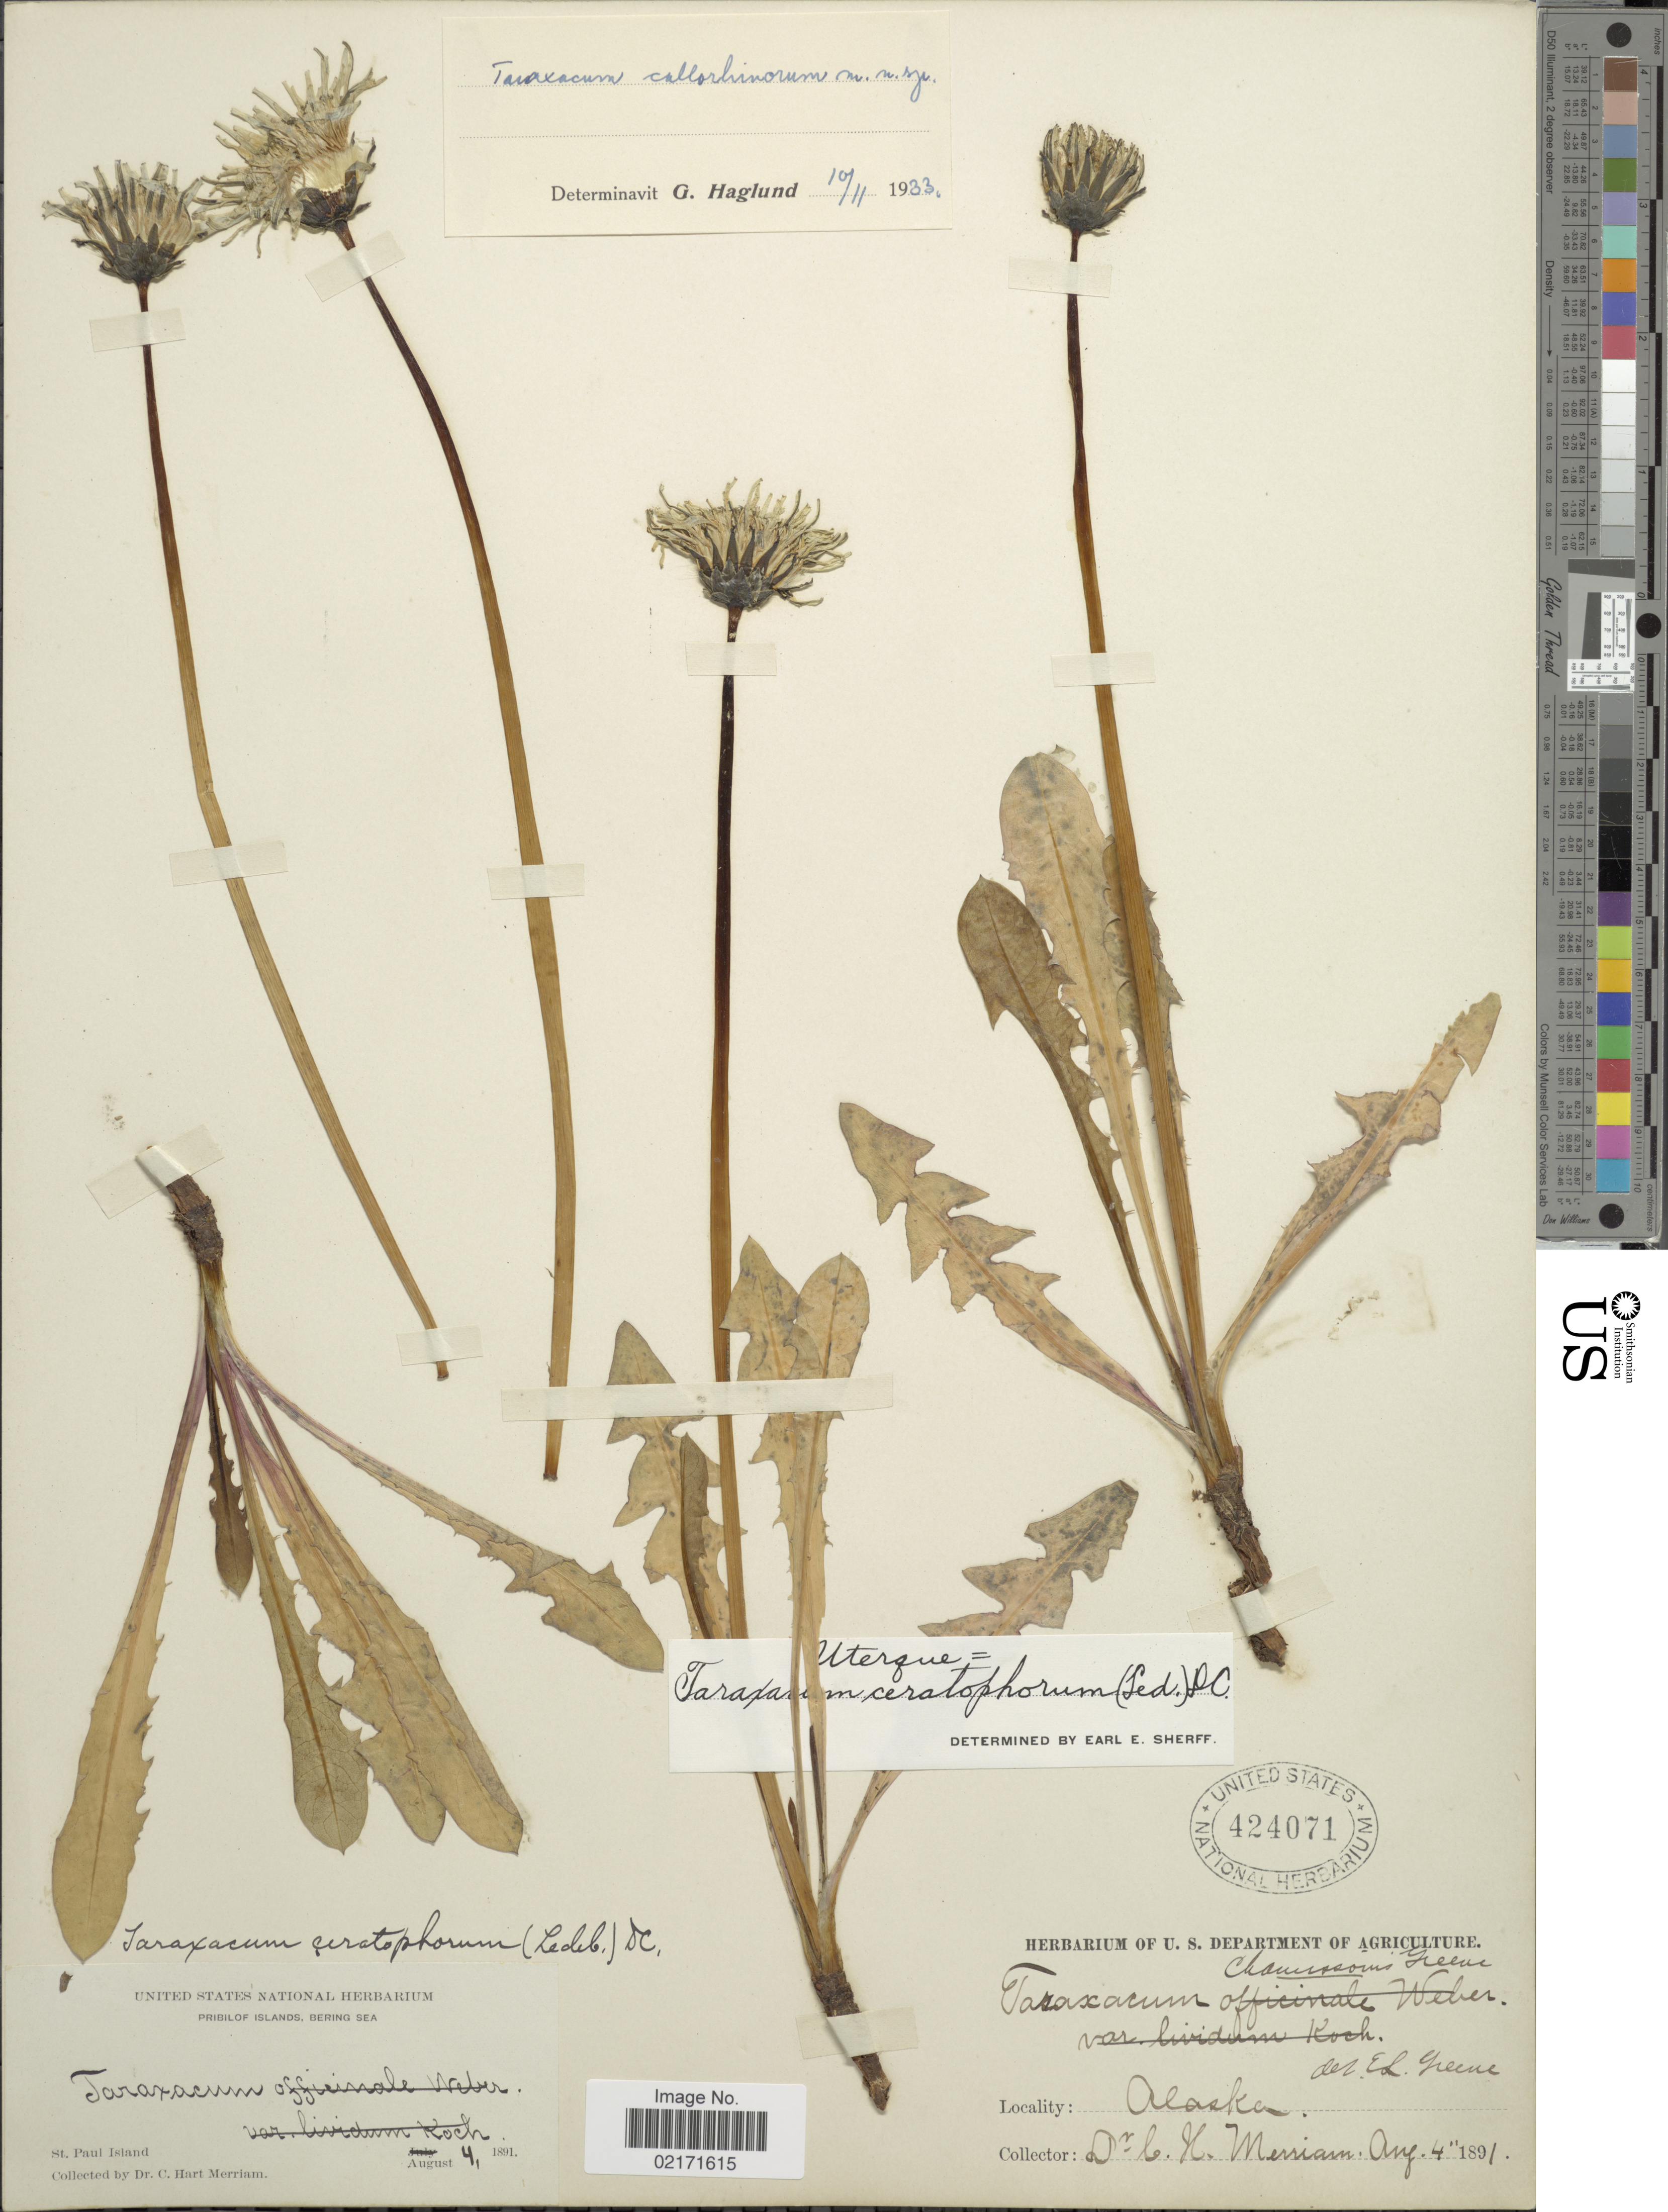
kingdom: Plantae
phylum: Tracheophyta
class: Magnoliopsida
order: Asterales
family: Asteraceae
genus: Taraxacum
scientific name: Taraxacum ceratophorum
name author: (Ledeb.) DC.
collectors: C. Merriam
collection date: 1891-08-04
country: United States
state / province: Alaska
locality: Pribilof Islands, Bering Sea. St. Paul Island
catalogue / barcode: US 424071